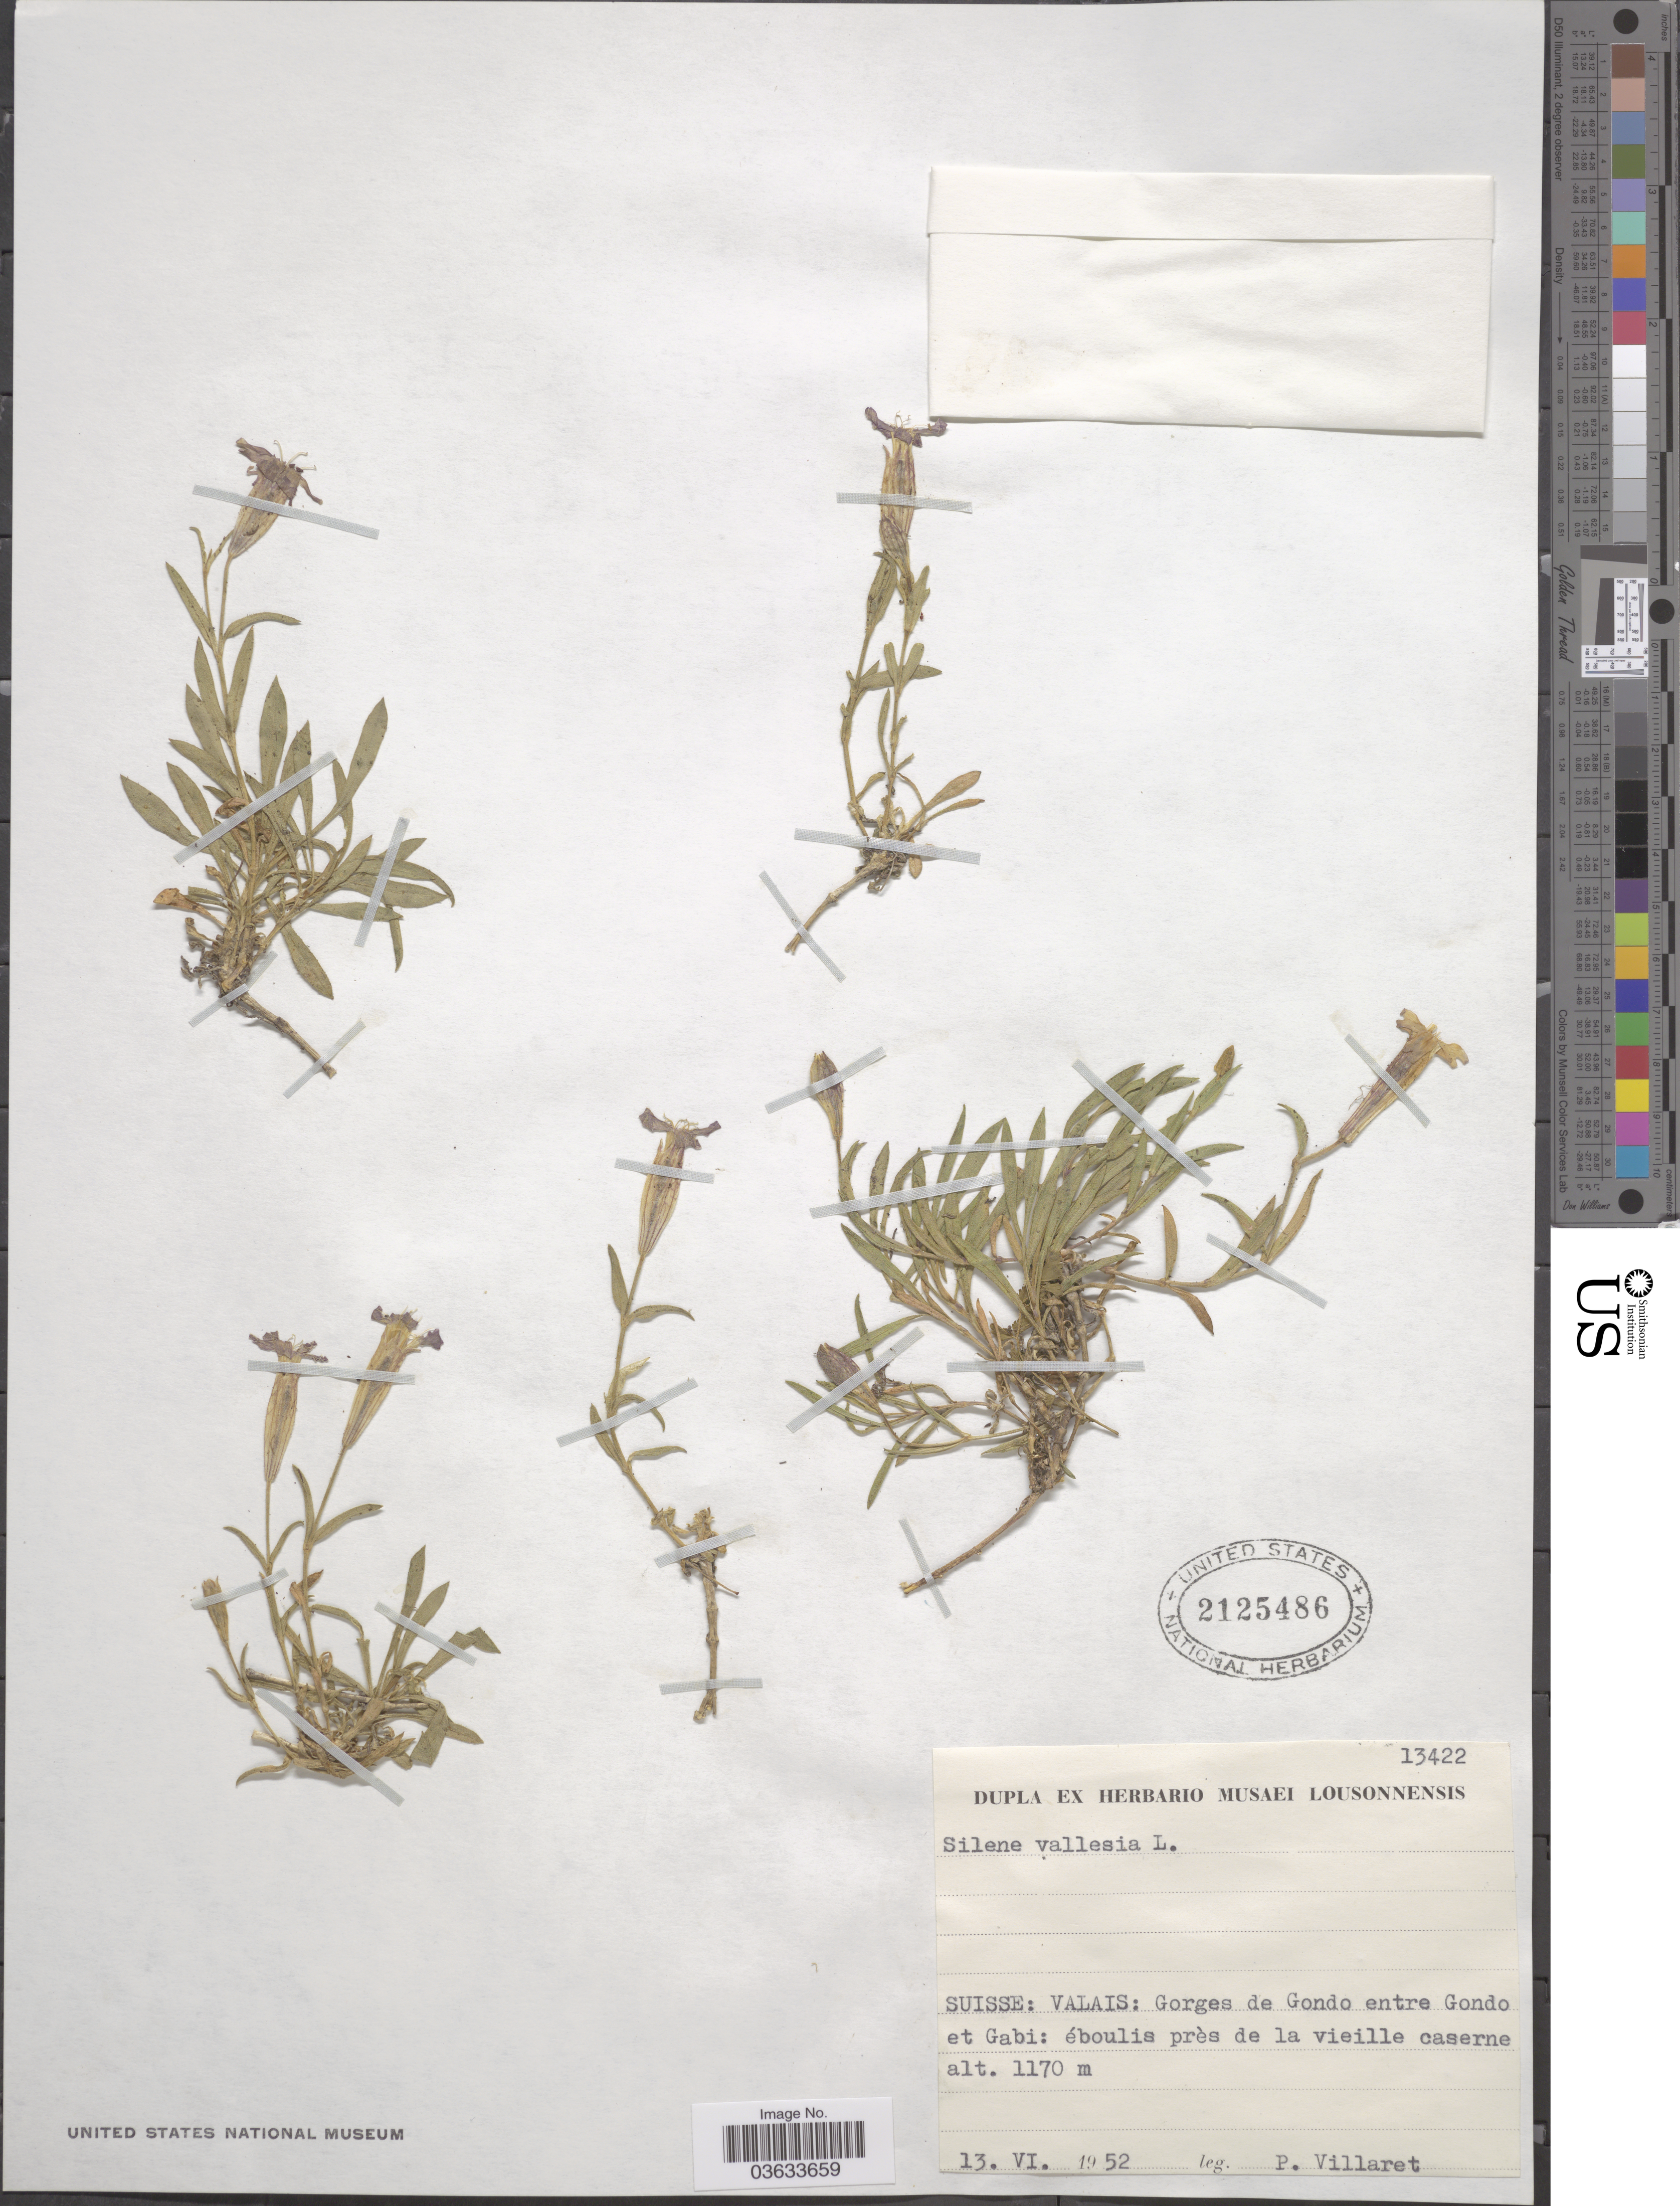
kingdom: Plantae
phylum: Tracheophyta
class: Magnoliopsida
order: Caryophyllales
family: Caryophyllaceae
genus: Silene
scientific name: Silene vallesia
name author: L.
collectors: P. Villaret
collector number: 13422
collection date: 1952-06-13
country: Switzerland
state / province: Valais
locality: Suisse: Gorges de Gondo entre Gondo et Gabi: éboulis près de la vieille caserne.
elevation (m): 1170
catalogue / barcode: US 2125486